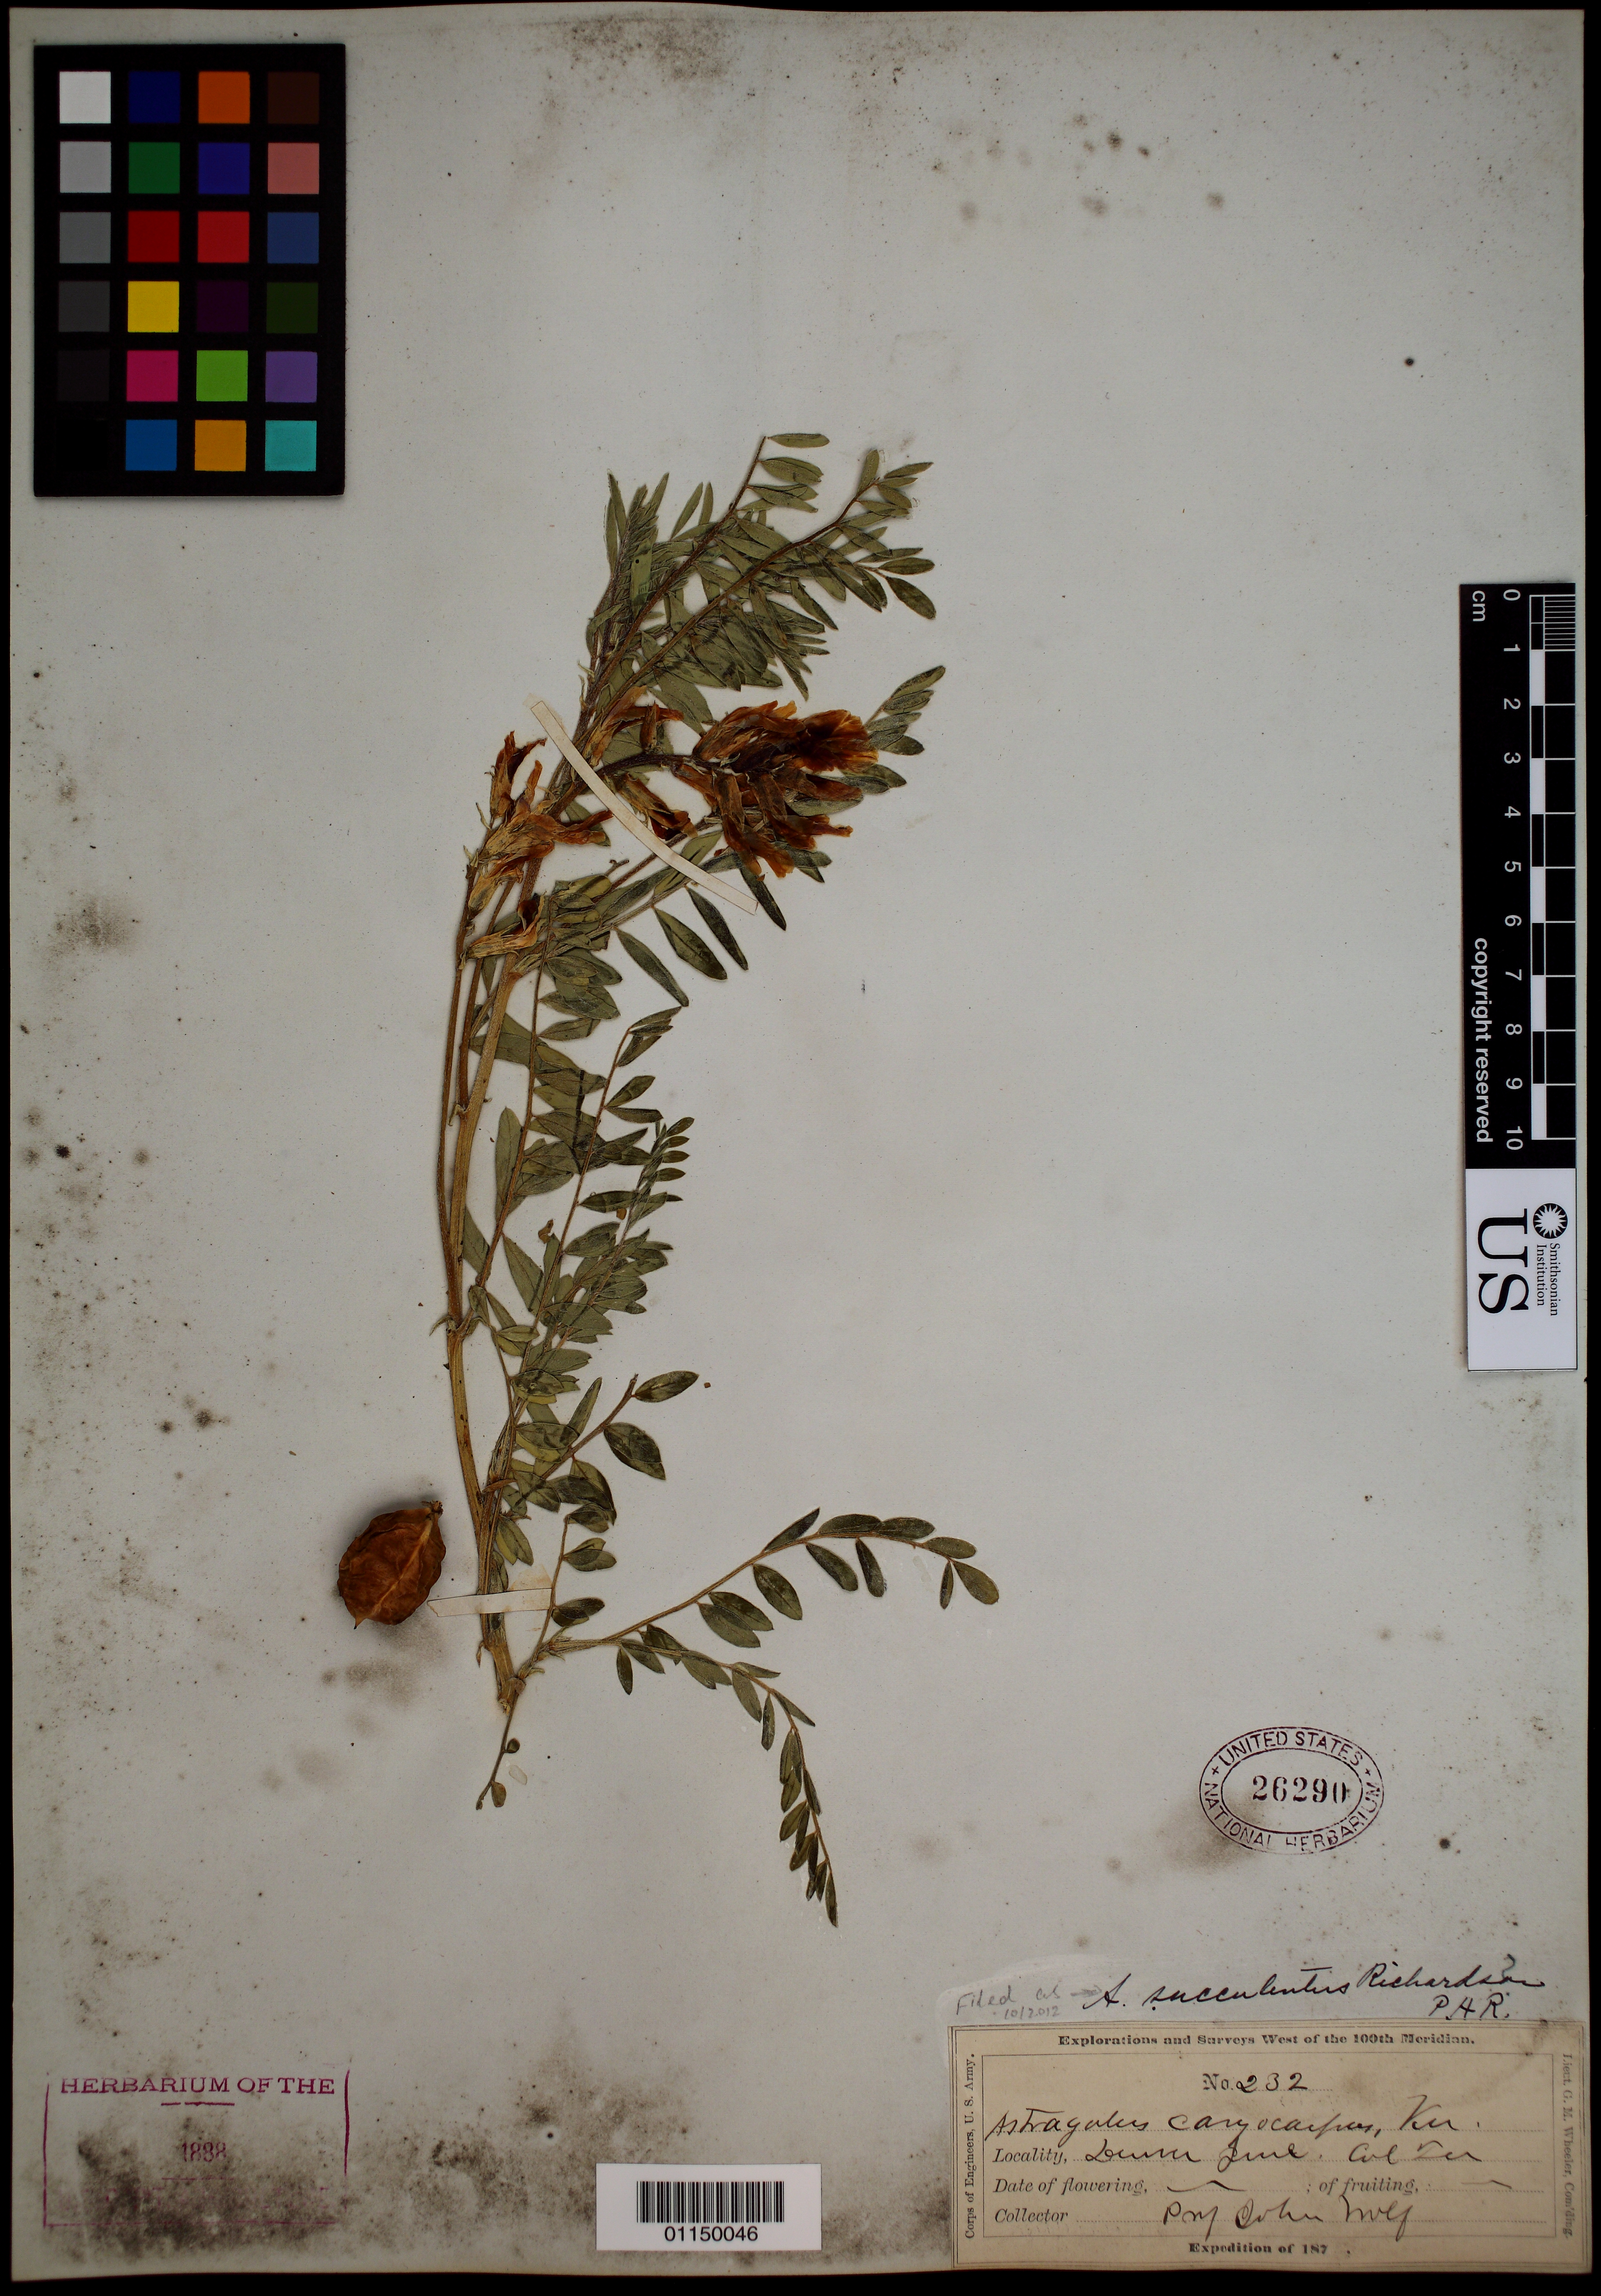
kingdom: Plantae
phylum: Tracheophyta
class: Magnoliopsida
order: Fabales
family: Fabaceae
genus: Astragalus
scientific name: Astragalus succulentus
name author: Richardson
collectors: J. Wolf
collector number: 232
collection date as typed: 187-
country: United States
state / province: Colorado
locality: Denver.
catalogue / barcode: US 26290